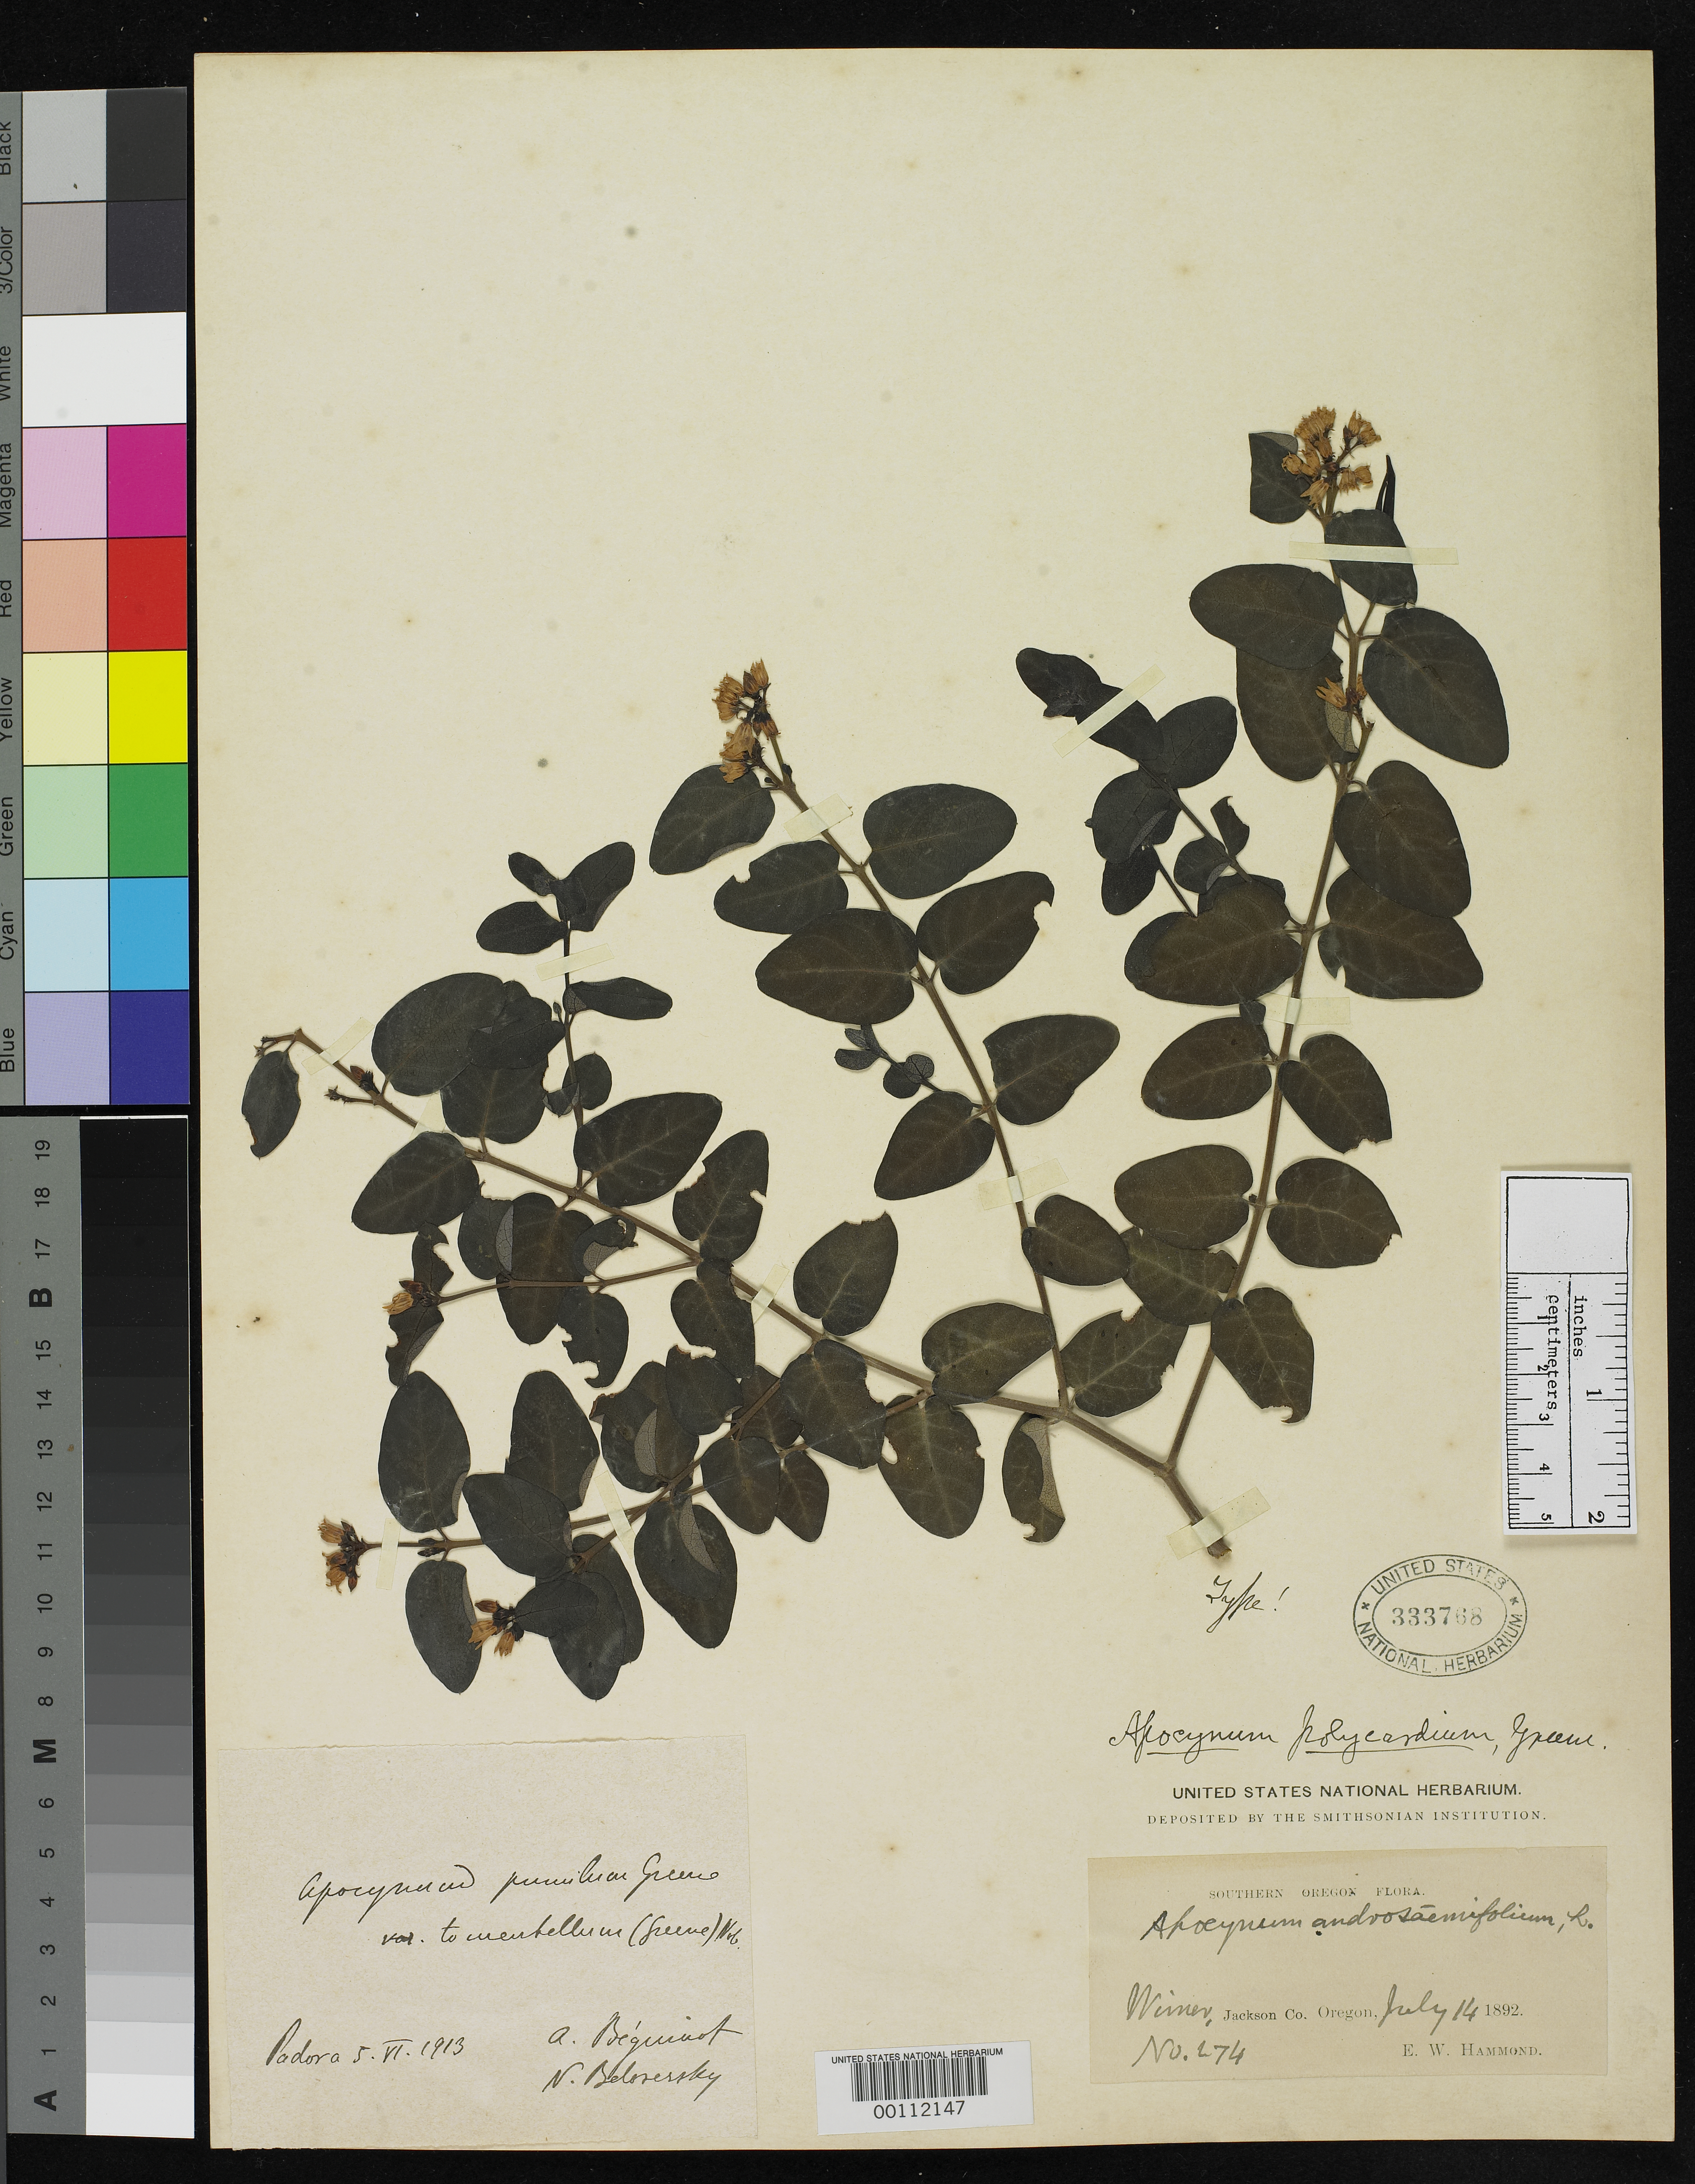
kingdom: Plantae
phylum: Tracheophyta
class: Magnoliopsida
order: Gentianales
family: Apocynaceae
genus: Apocynum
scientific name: Apocynum polycardium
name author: Greene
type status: Holotype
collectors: E. Hammond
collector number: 274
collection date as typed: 14 Jul 1892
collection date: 1892-07-14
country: United States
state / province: Oregon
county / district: Jackson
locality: Wimer.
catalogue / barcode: US 333768